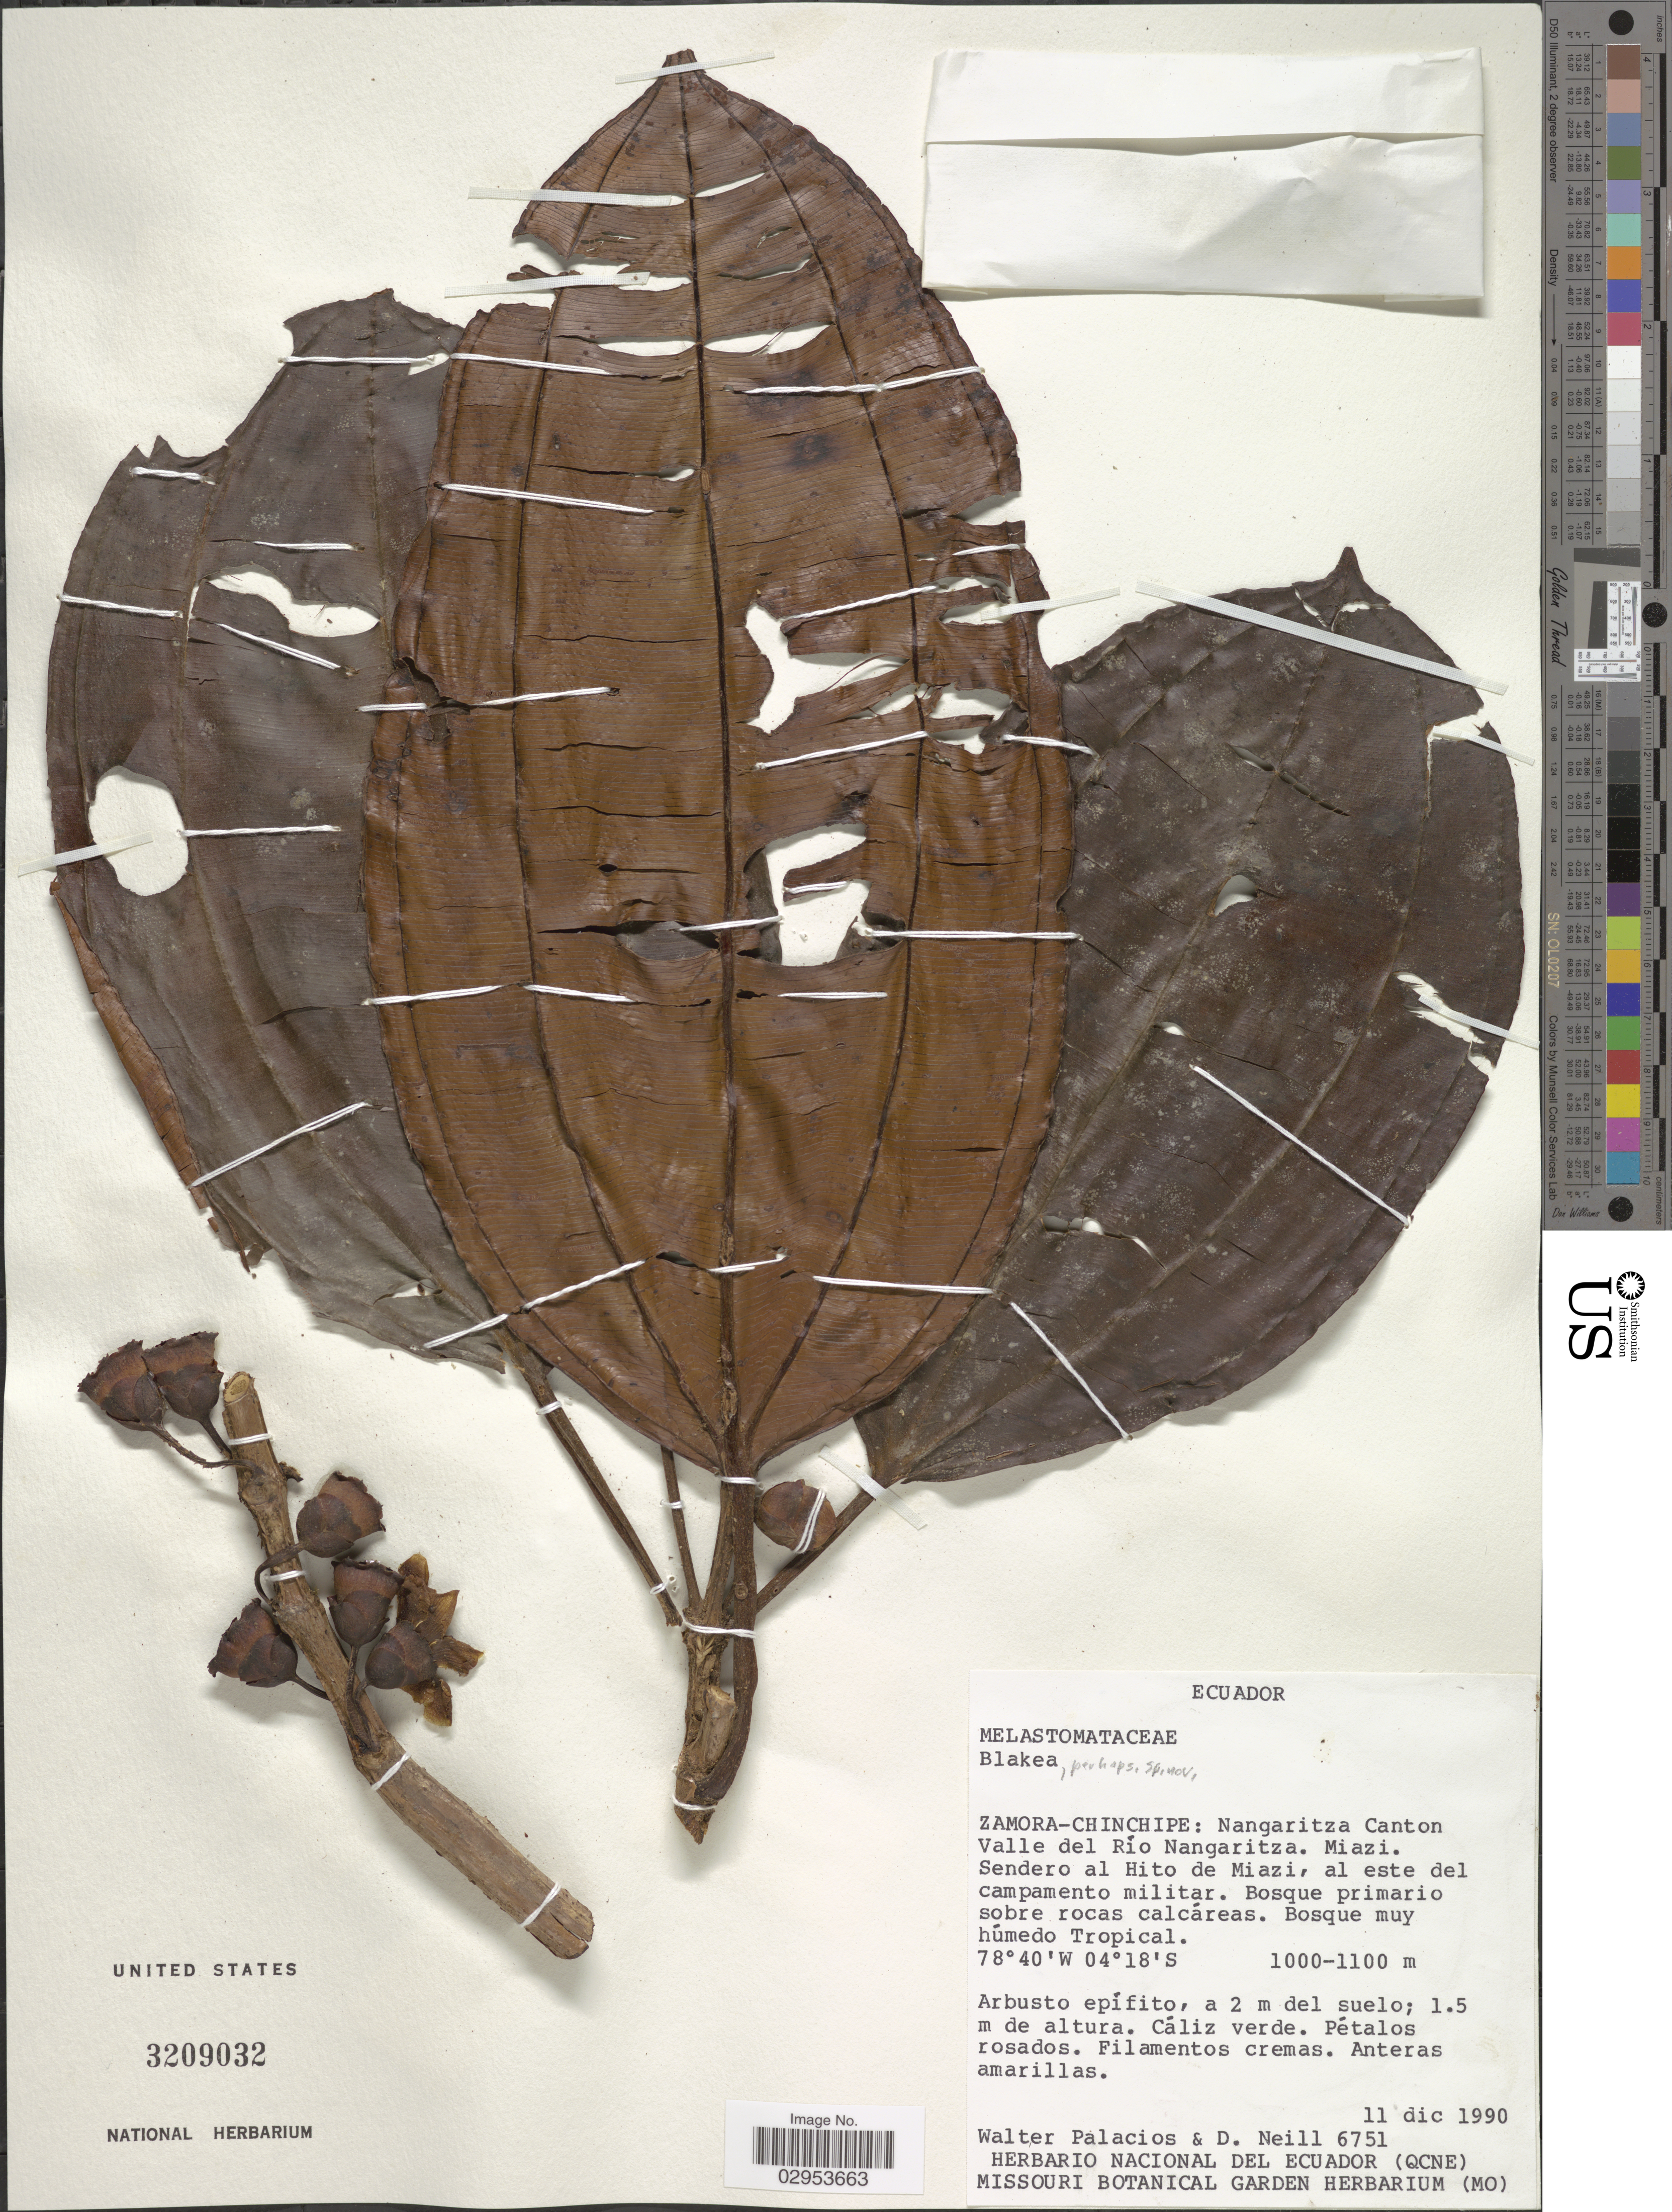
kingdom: Plantae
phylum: Tracheophyta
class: Magnoliopsida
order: Myrtales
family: Melastomataceae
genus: Blakea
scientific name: Blakea sp.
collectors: W. Palacios & D. Neill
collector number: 6751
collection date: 1990-12-11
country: Ecuador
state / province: Zamora-Chinchipe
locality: Nagaritza Canton Valle del Río Nangaritza. Miazi. Sendero al Hito de Miazi, al este del campamento militar.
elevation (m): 1000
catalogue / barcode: US 3209032